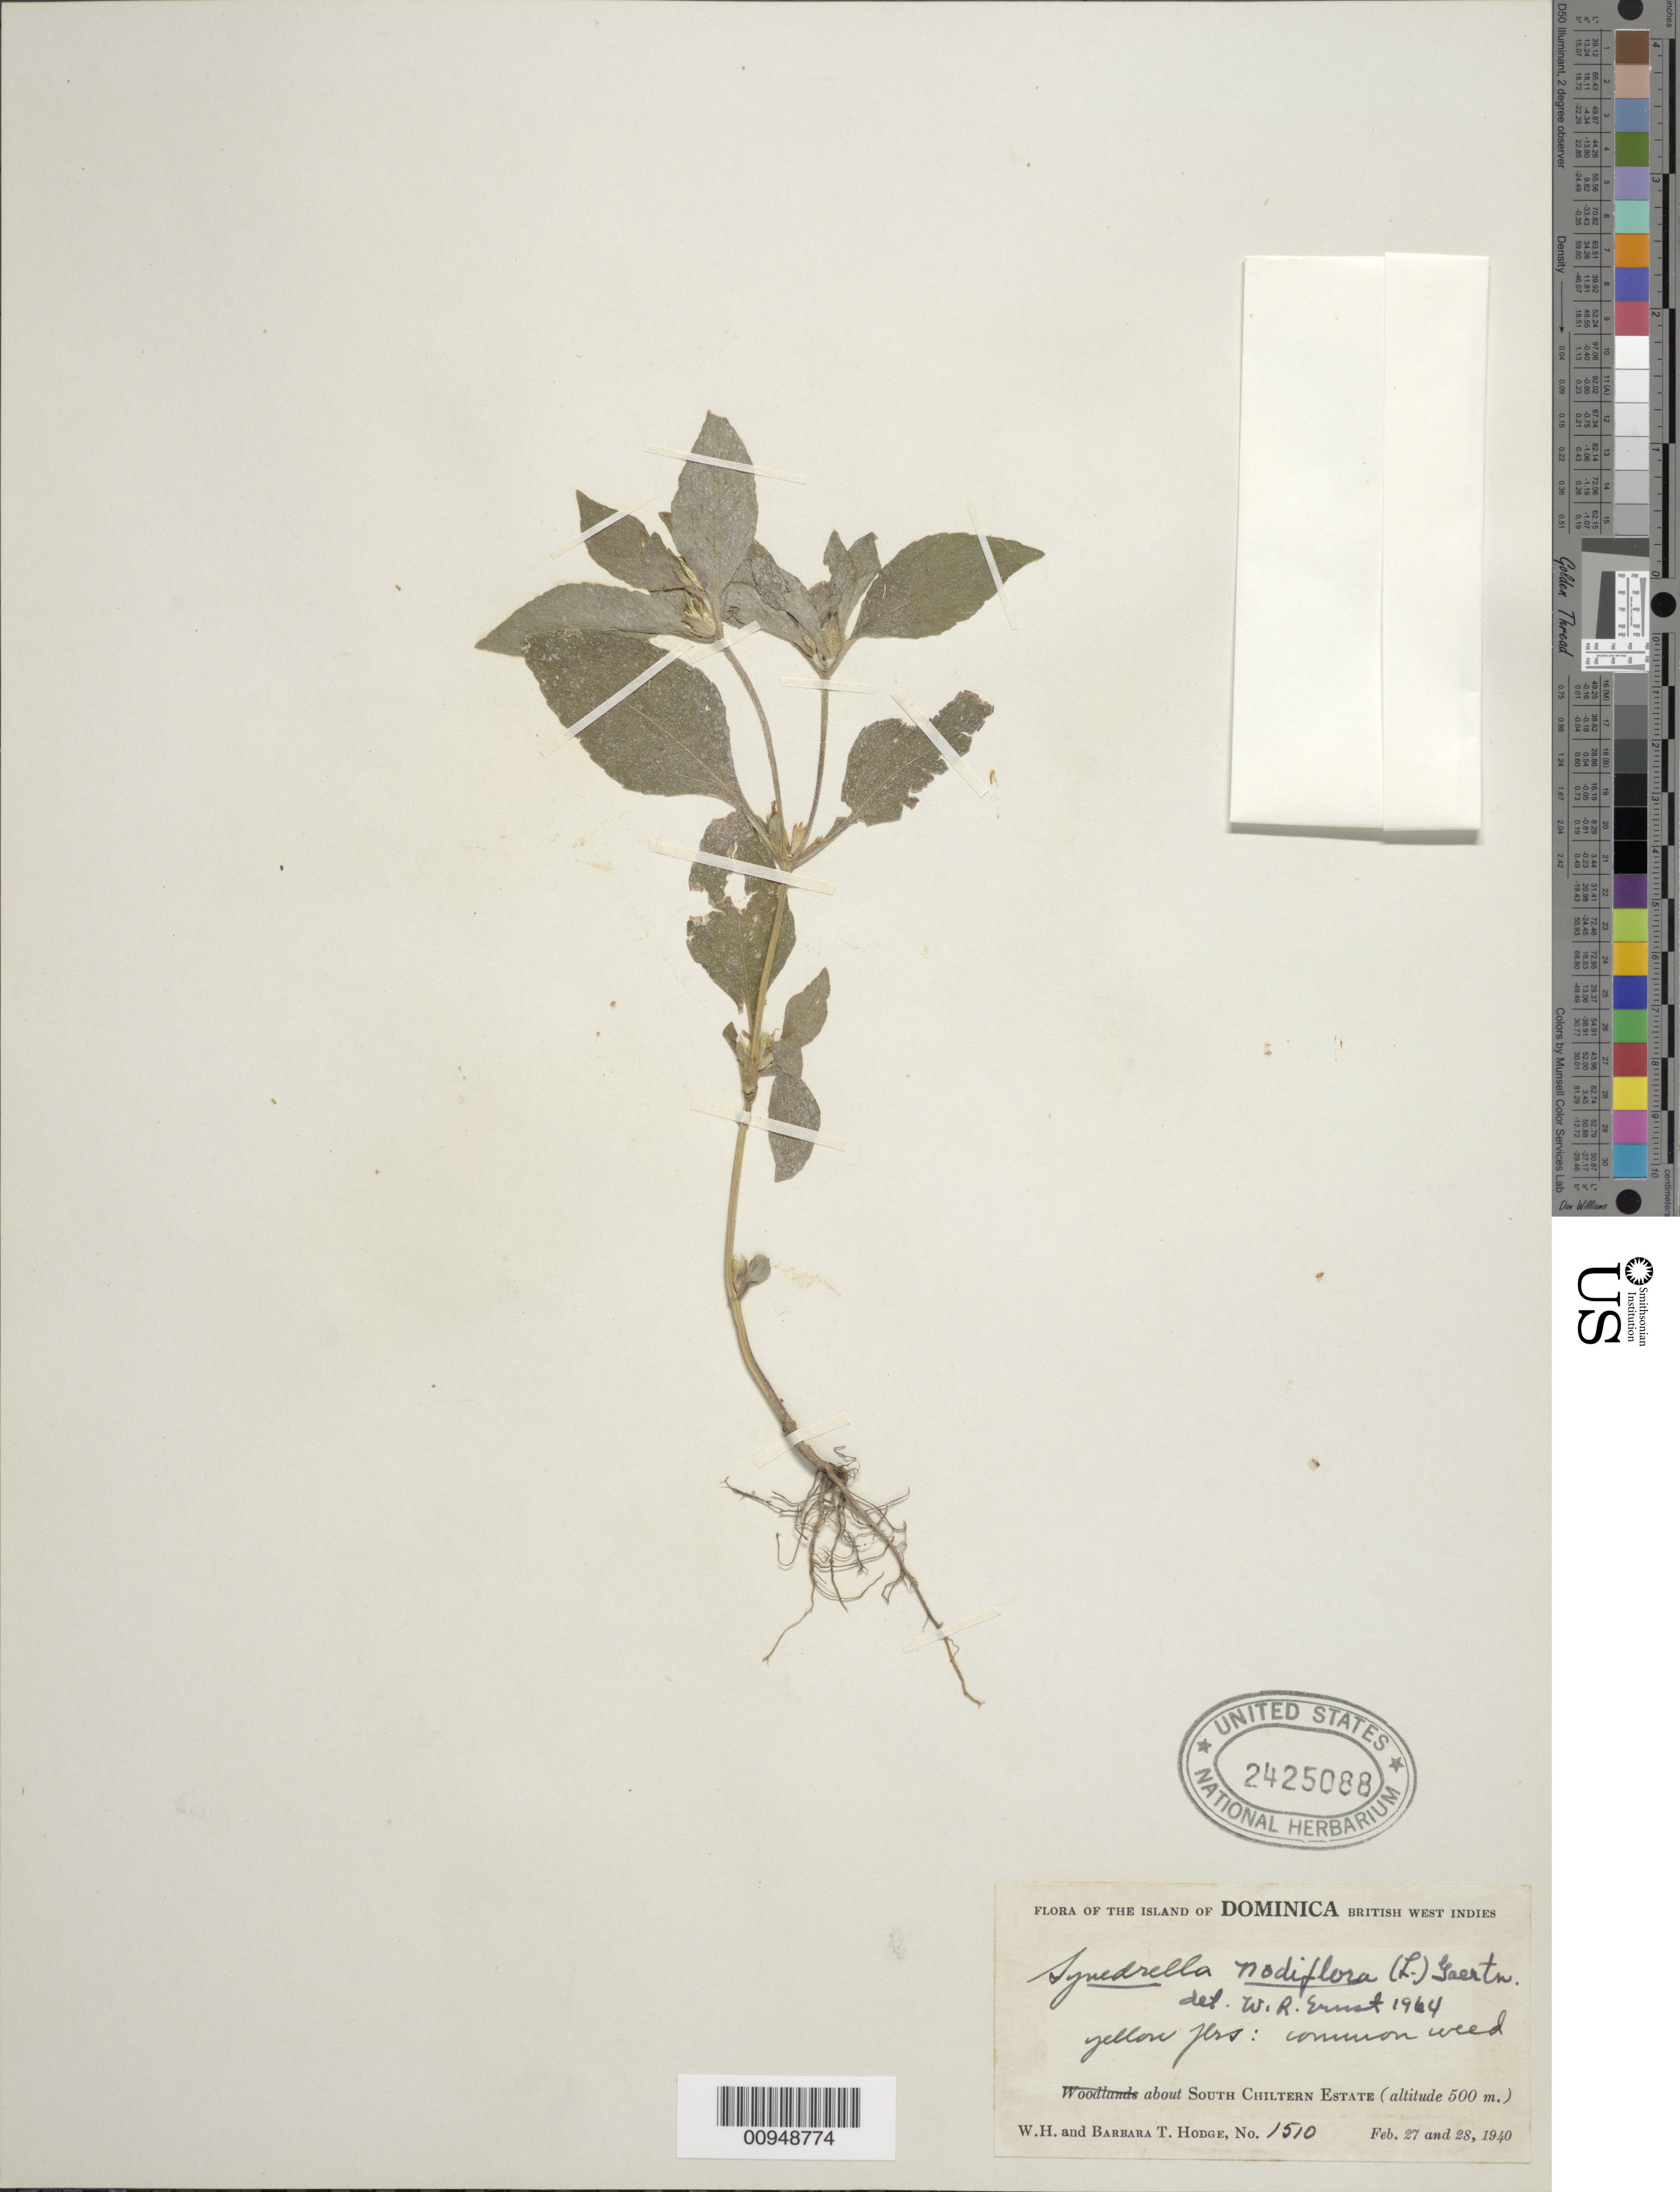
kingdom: Plantae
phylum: Tracheophyta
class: Magnoliopsida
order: Asterales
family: Asteraceae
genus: Synedrella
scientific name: Synedrella nodiflora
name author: (L.) Gaertn.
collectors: W. Hodge & B. Hodge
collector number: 1510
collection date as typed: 27 Feb 1940 and 28 Feb 1940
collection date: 1940-02-27,1940-02-28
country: Dominica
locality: South Chiltern Estate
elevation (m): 500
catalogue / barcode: US 2425088